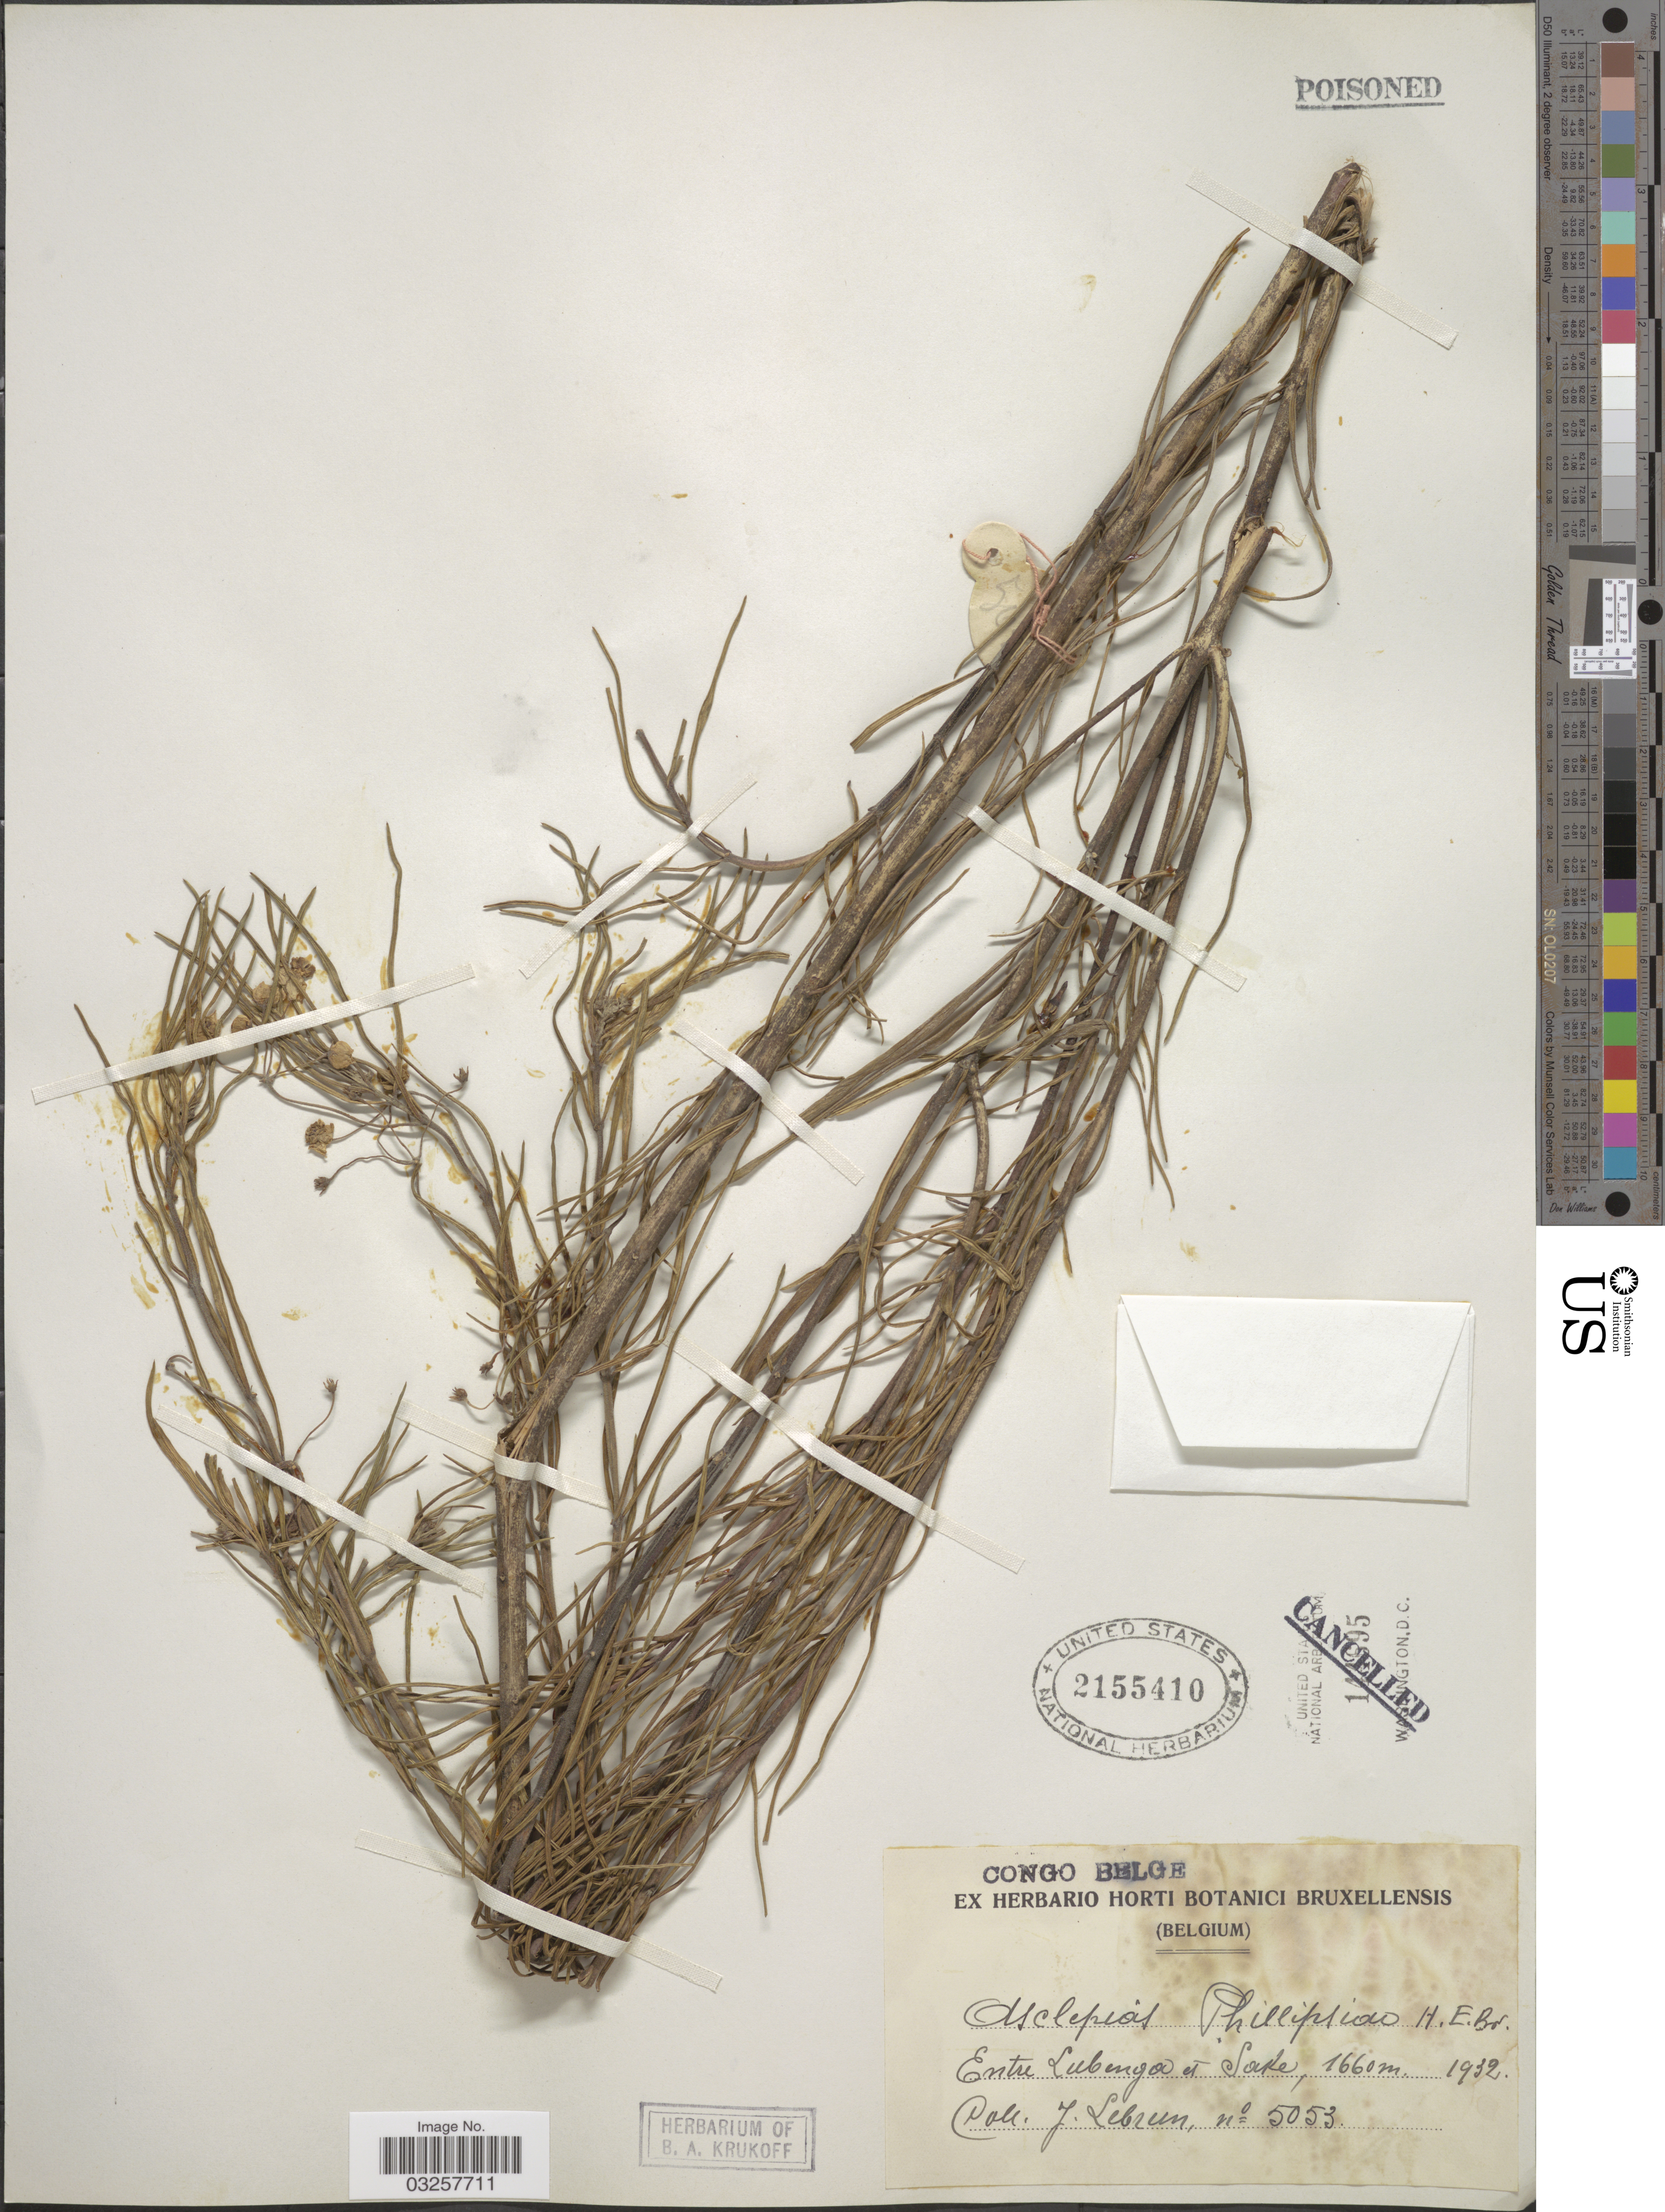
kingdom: Plantae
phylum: Tracheophyta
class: Magnoliopsida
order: Gentianales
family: Apocynaceae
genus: Asclepias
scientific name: Asclepias phillipsiae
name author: N.E. Br.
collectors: J. A. Lebrun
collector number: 5053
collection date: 1932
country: Congo, Democratic Republic of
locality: Congo Belge. Entre Lubenga et Sake.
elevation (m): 1660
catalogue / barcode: US 2155410